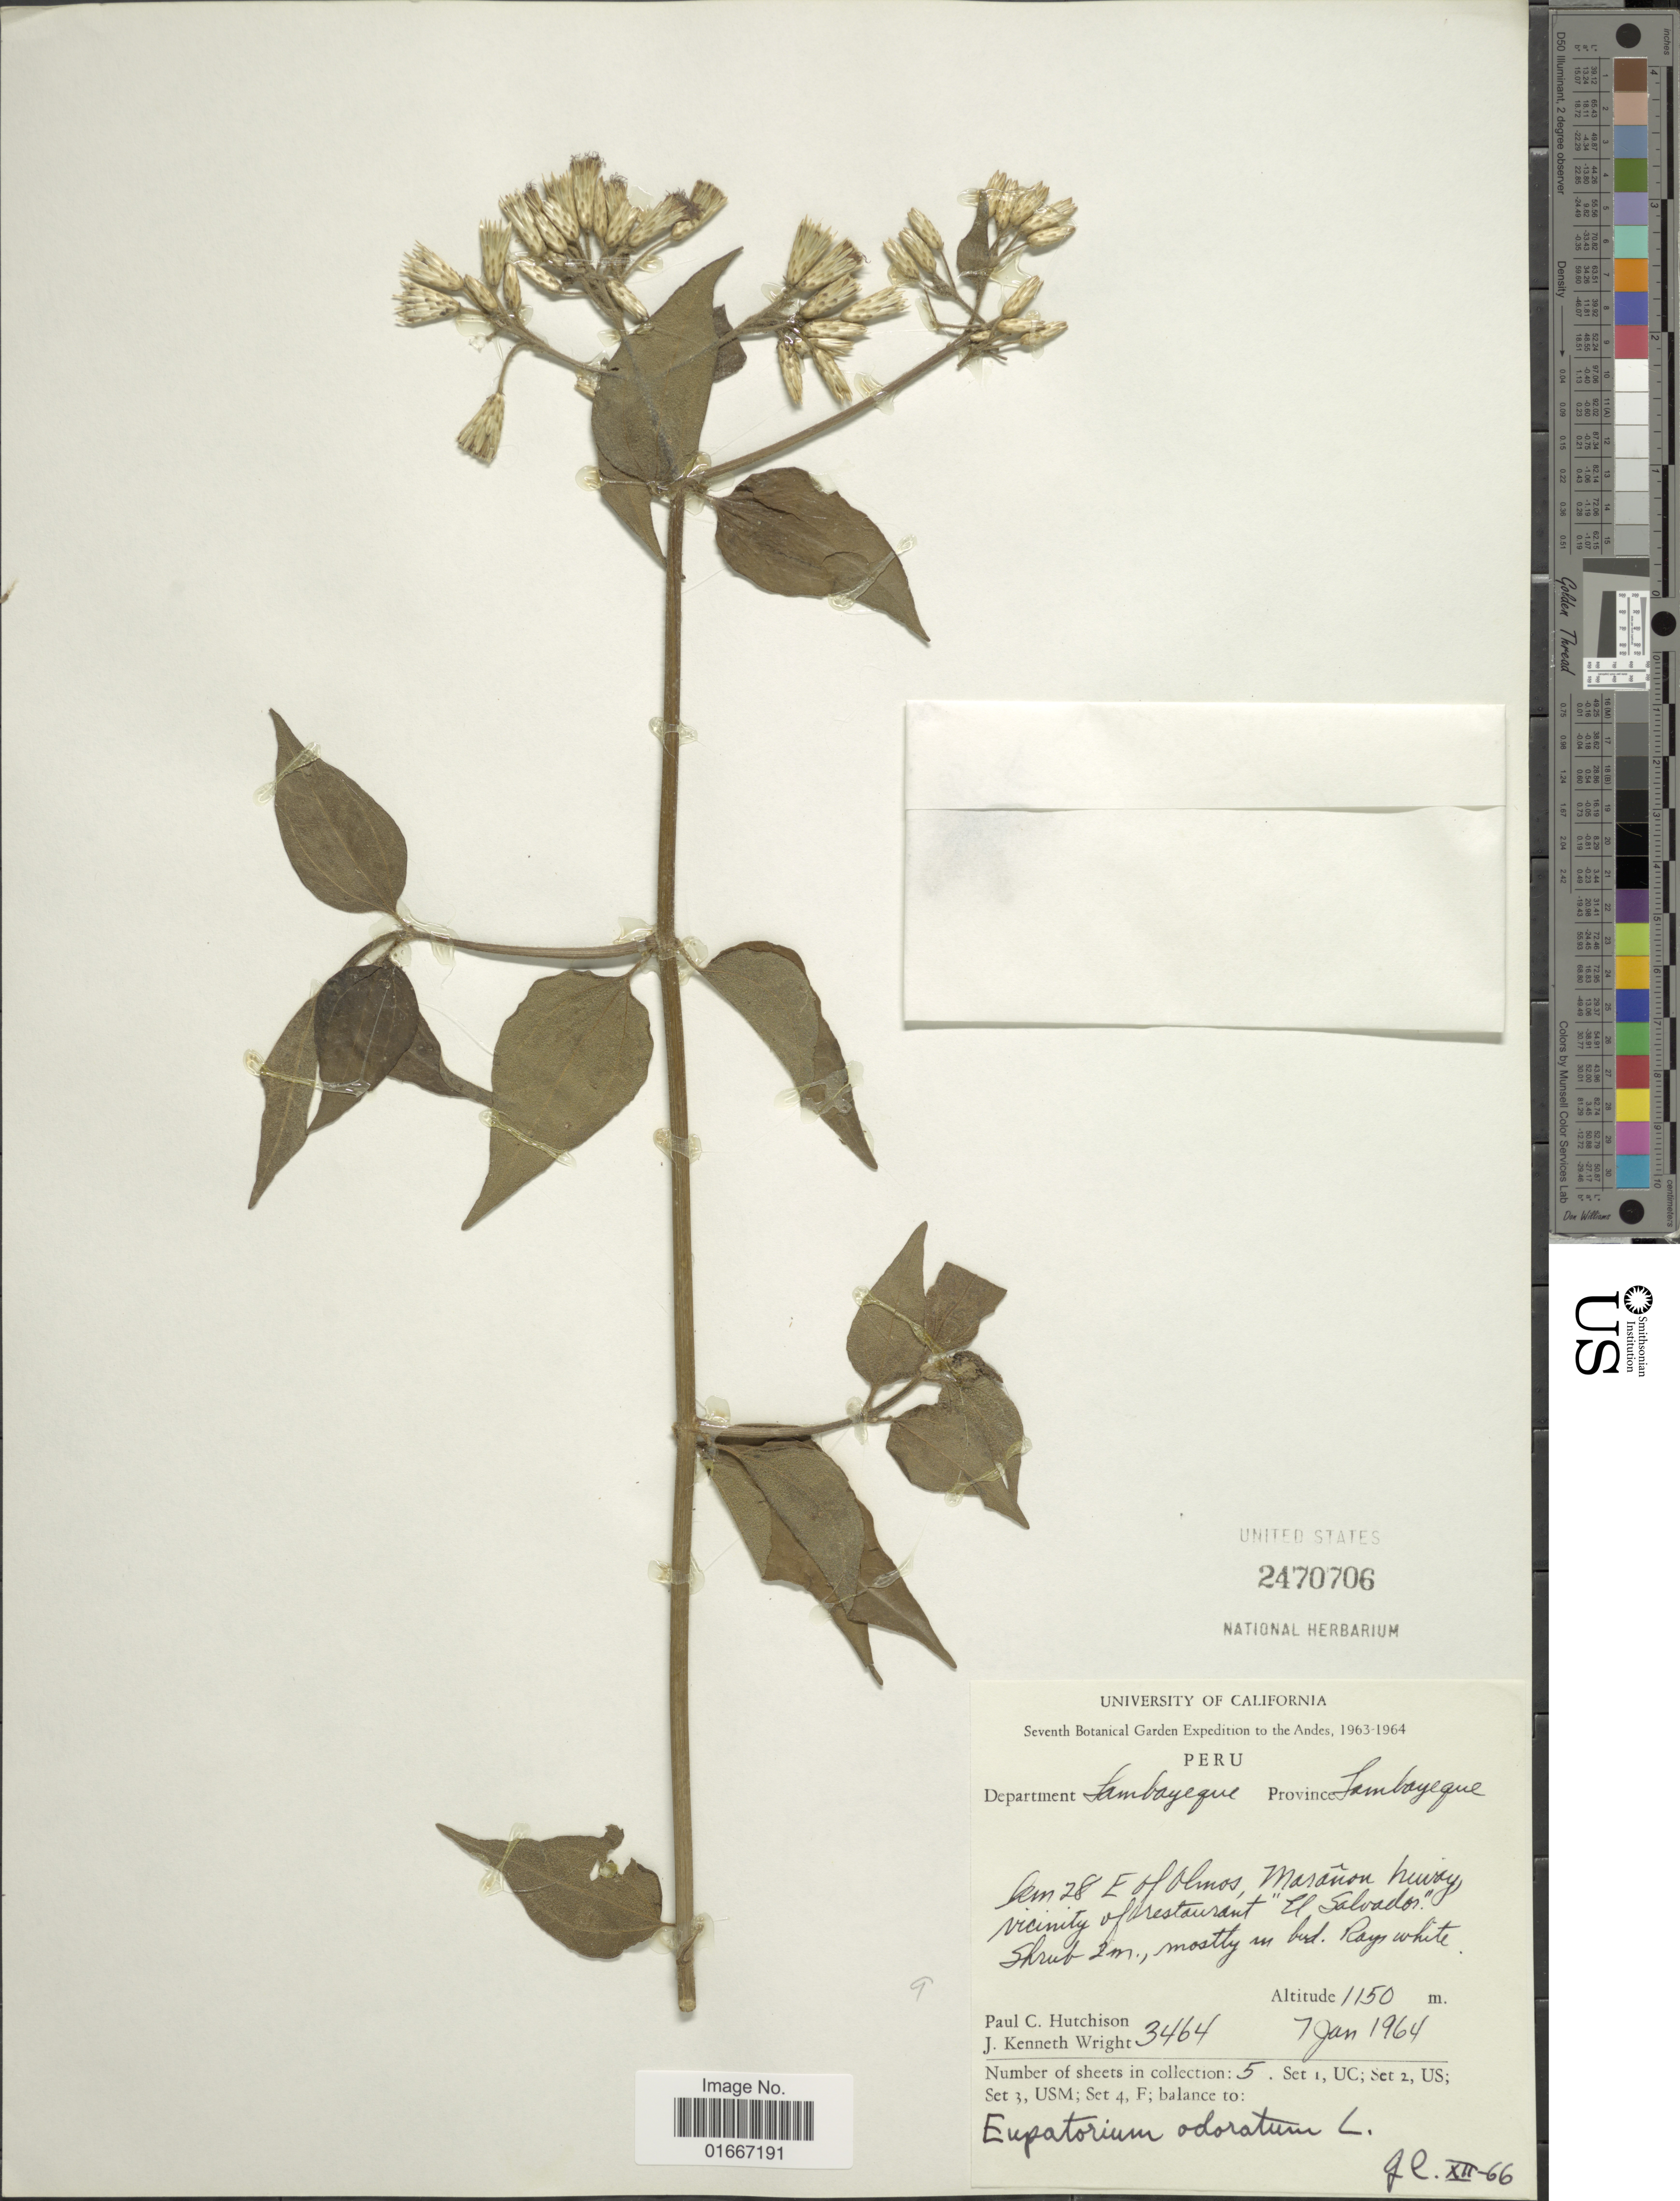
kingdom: Plantae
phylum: Tracheophyta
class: Magnoliopsida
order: Asterales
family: Asteraceae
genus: Chromolaena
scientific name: Chromolaena odorata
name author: (L.) R.M. King & H. Rob.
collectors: P. C. Hutchison & J. K. Wright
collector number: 3464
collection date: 1964-01-07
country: Peru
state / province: Lambayeque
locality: Km. 28 E. of Olmos, Marañon Hiway., vicinity of restaurant "El Salvador," Province Lambayeque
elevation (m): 1150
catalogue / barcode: US 2470706